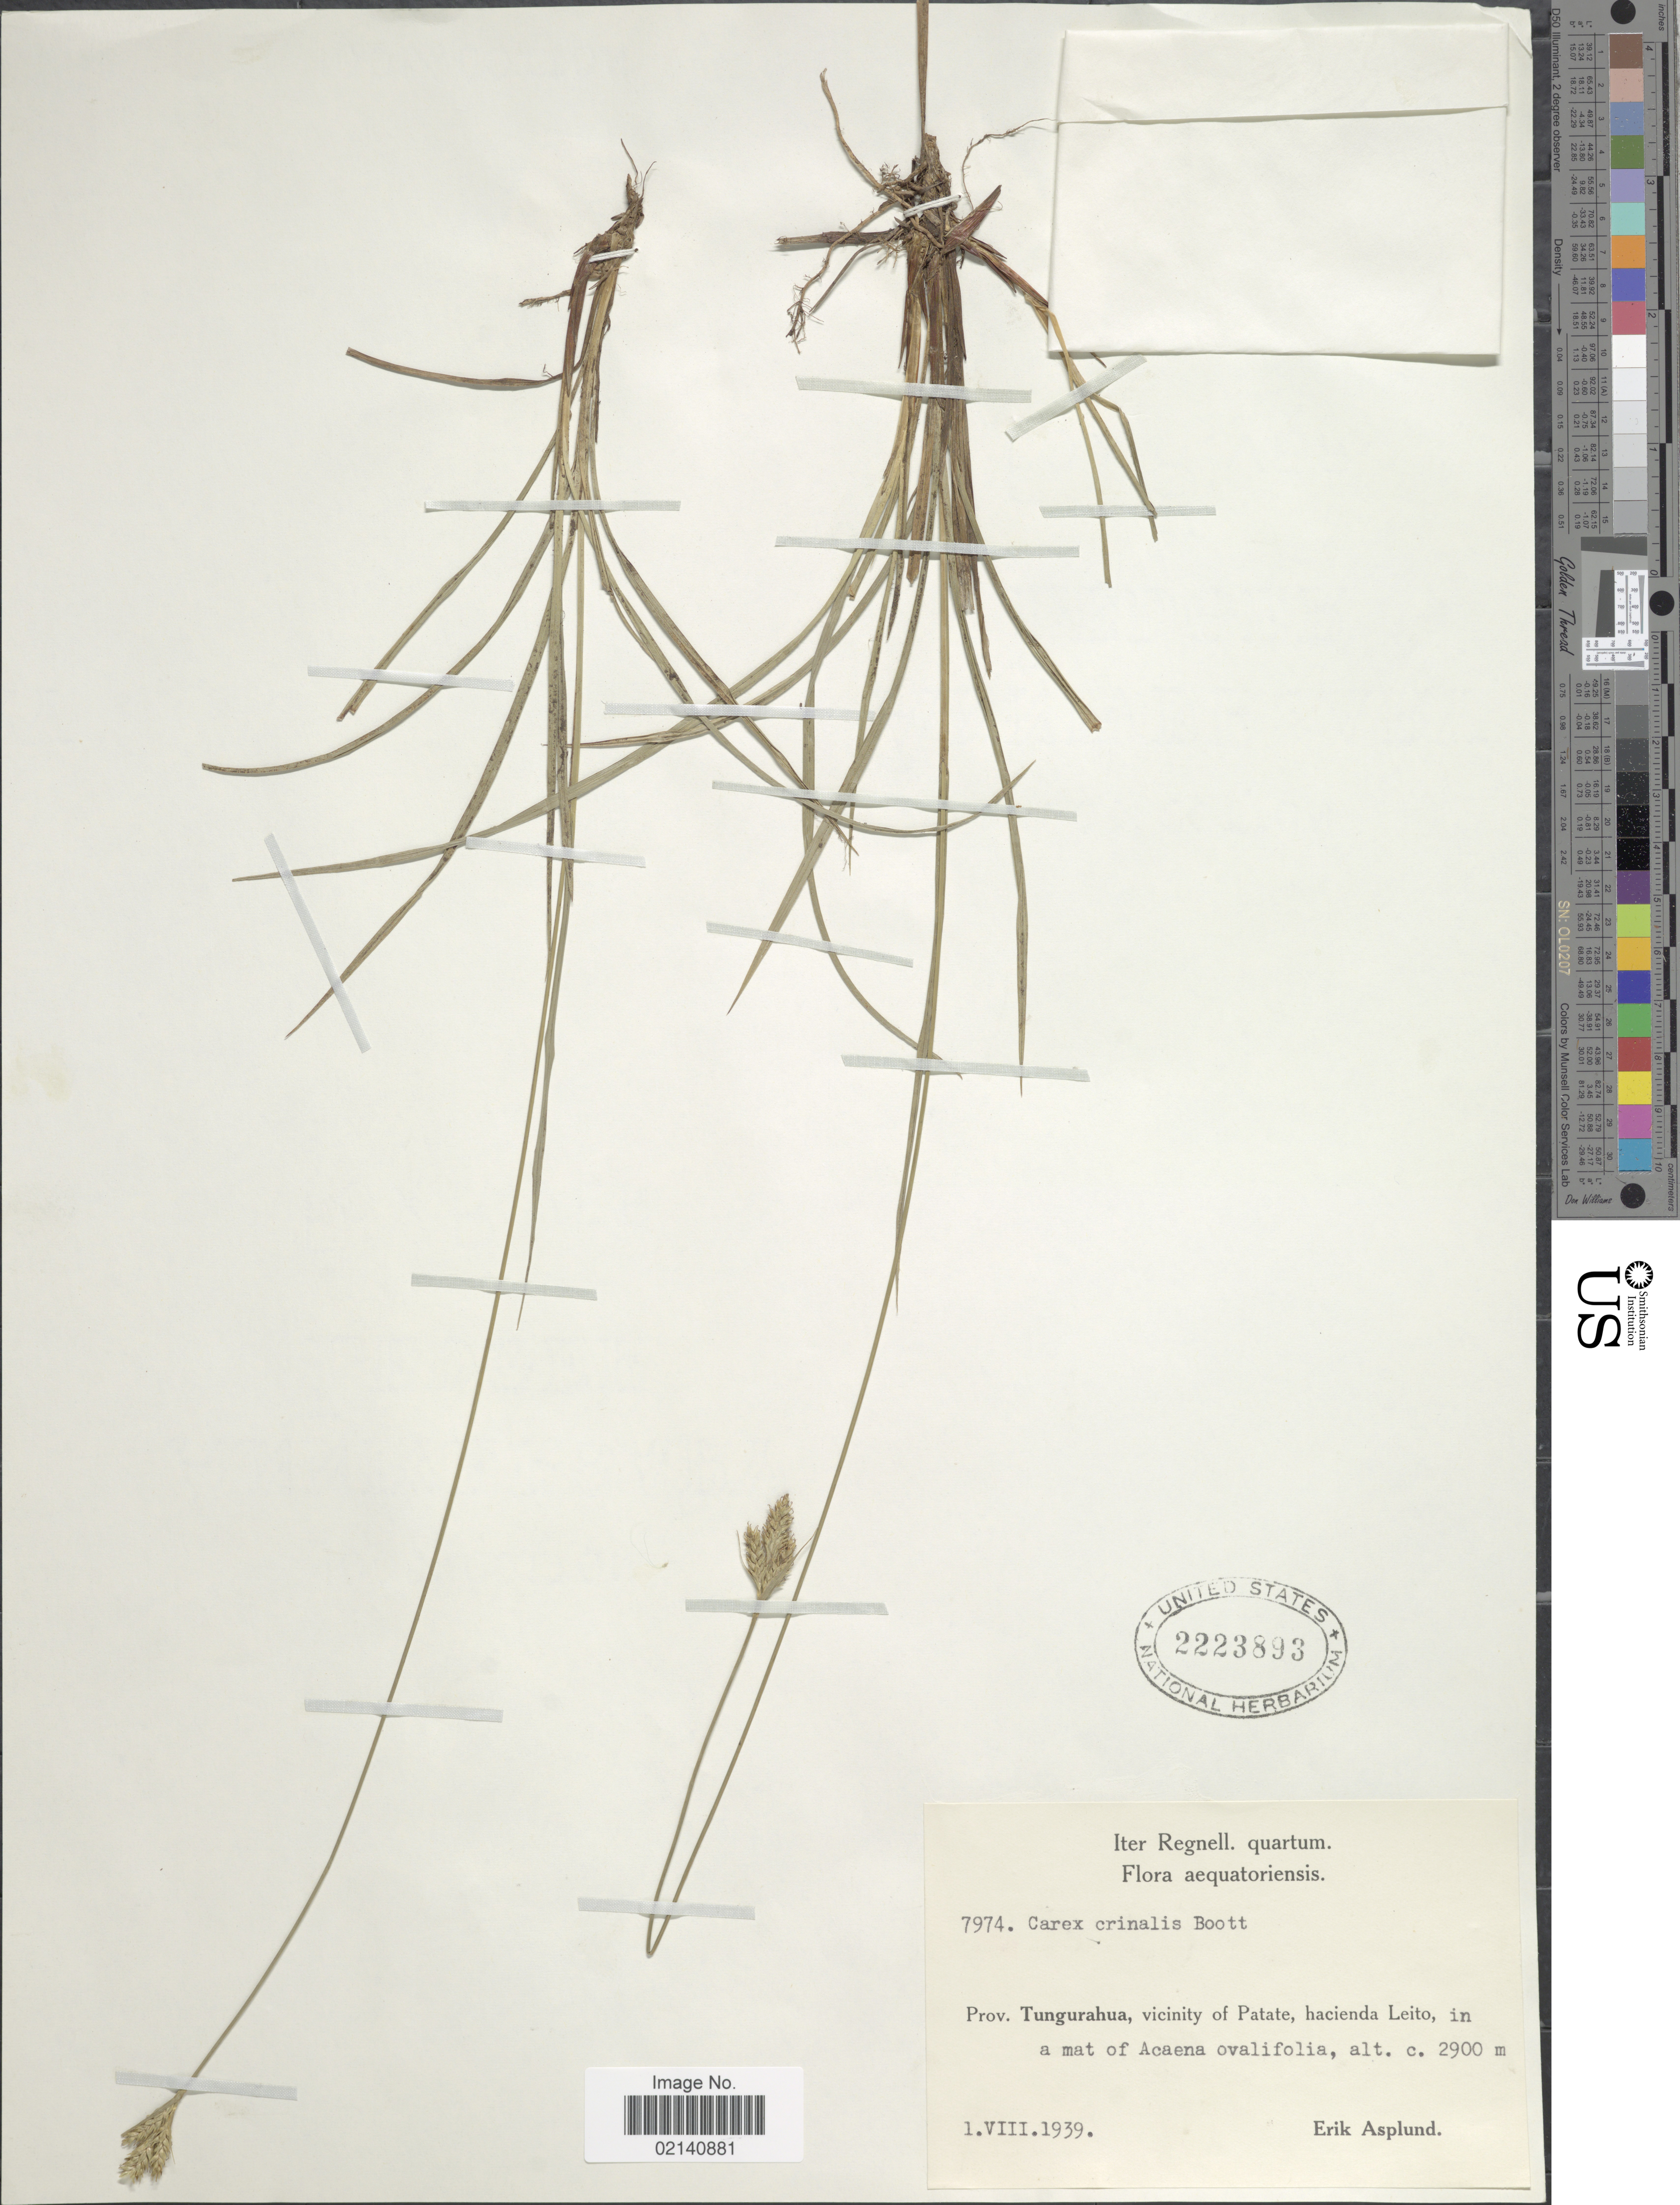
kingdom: Plantae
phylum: Tracheophyta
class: Liliopsida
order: Poales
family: Cyperaceae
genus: Carex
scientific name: Carex crinalis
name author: Boott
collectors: E. Asplund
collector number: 7974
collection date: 1939-08-01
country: Ecuador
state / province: Tungurahua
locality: Vicinity of Patate, Hacienda Leita, in a mat of Acaena ovalifolia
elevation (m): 2900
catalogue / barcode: US 2223893